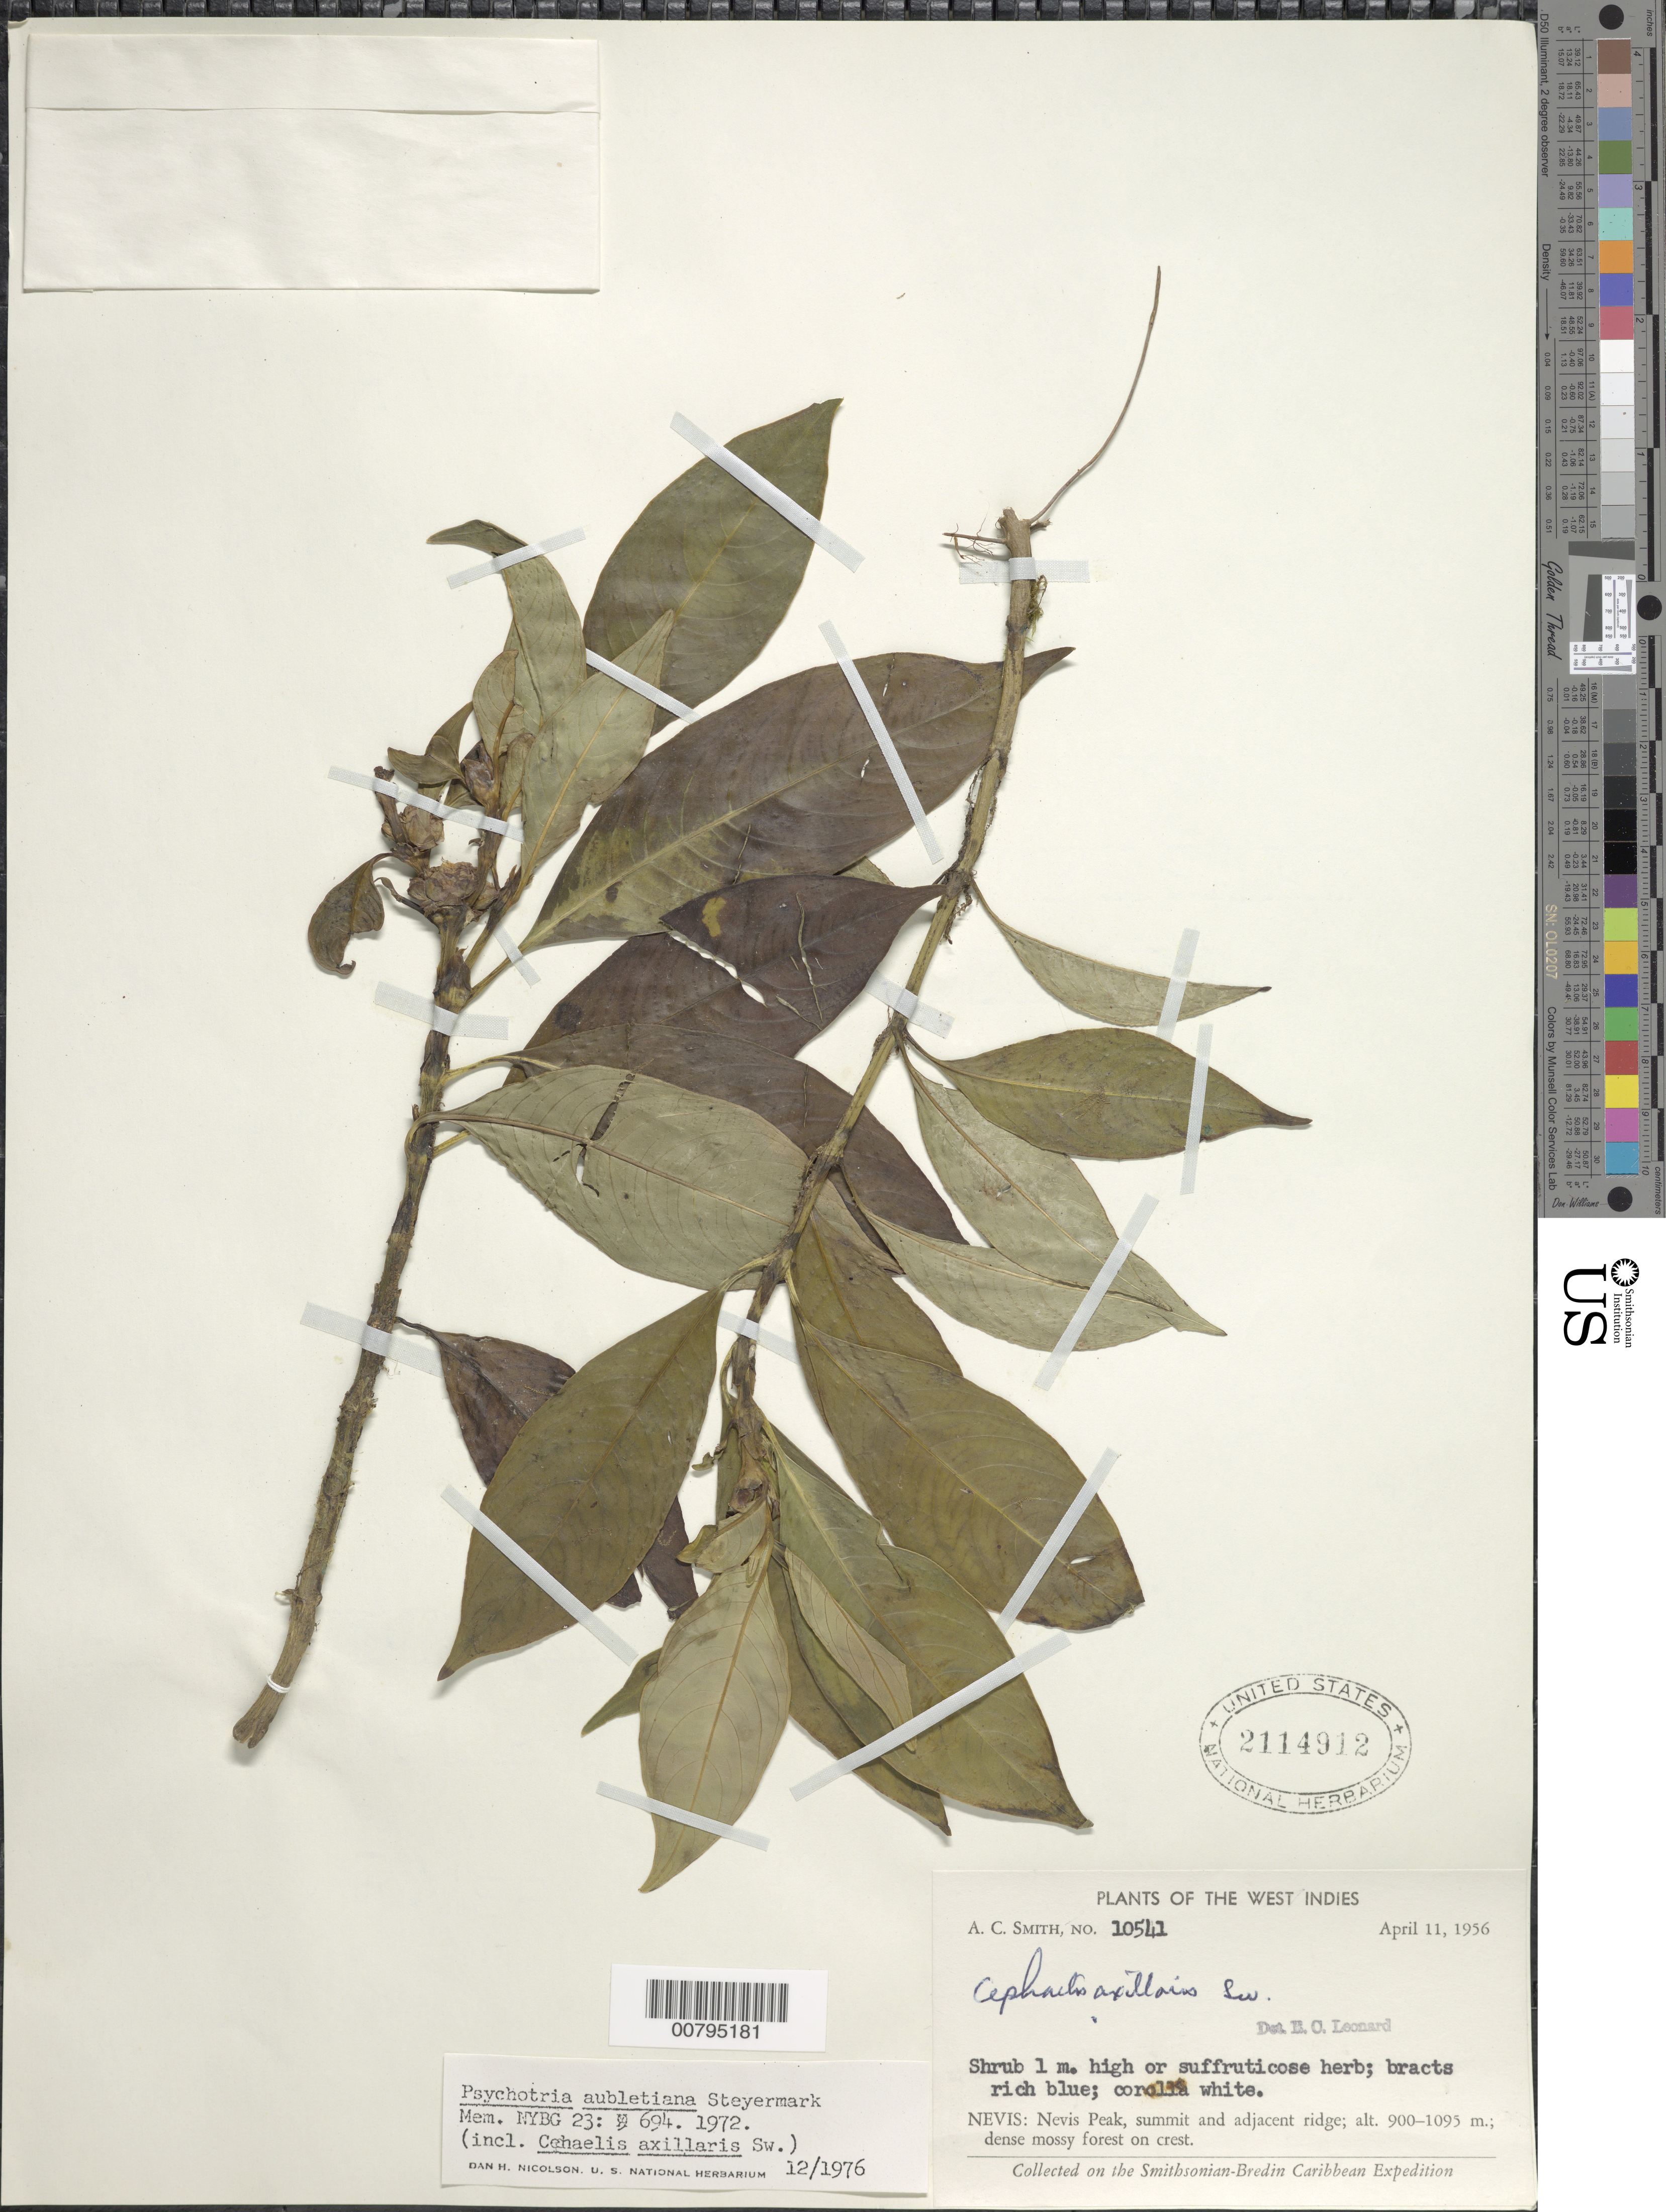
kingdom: Plantae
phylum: Tracheophyta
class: Magnoliopsida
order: Gentianales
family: Rubiaceae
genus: Psychotria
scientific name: Psychotria aubletiana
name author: Steyerm.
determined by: Nicolson, Dan H.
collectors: A. C. Smith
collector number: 10541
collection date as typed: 11 Apr 1956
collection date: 1956-04-11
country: Dominica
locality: Nevis: Nevis Peak, summit and adjacent ridge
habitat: Dense mossy forest on mountain crest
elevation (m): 900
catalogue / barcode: US 2114912